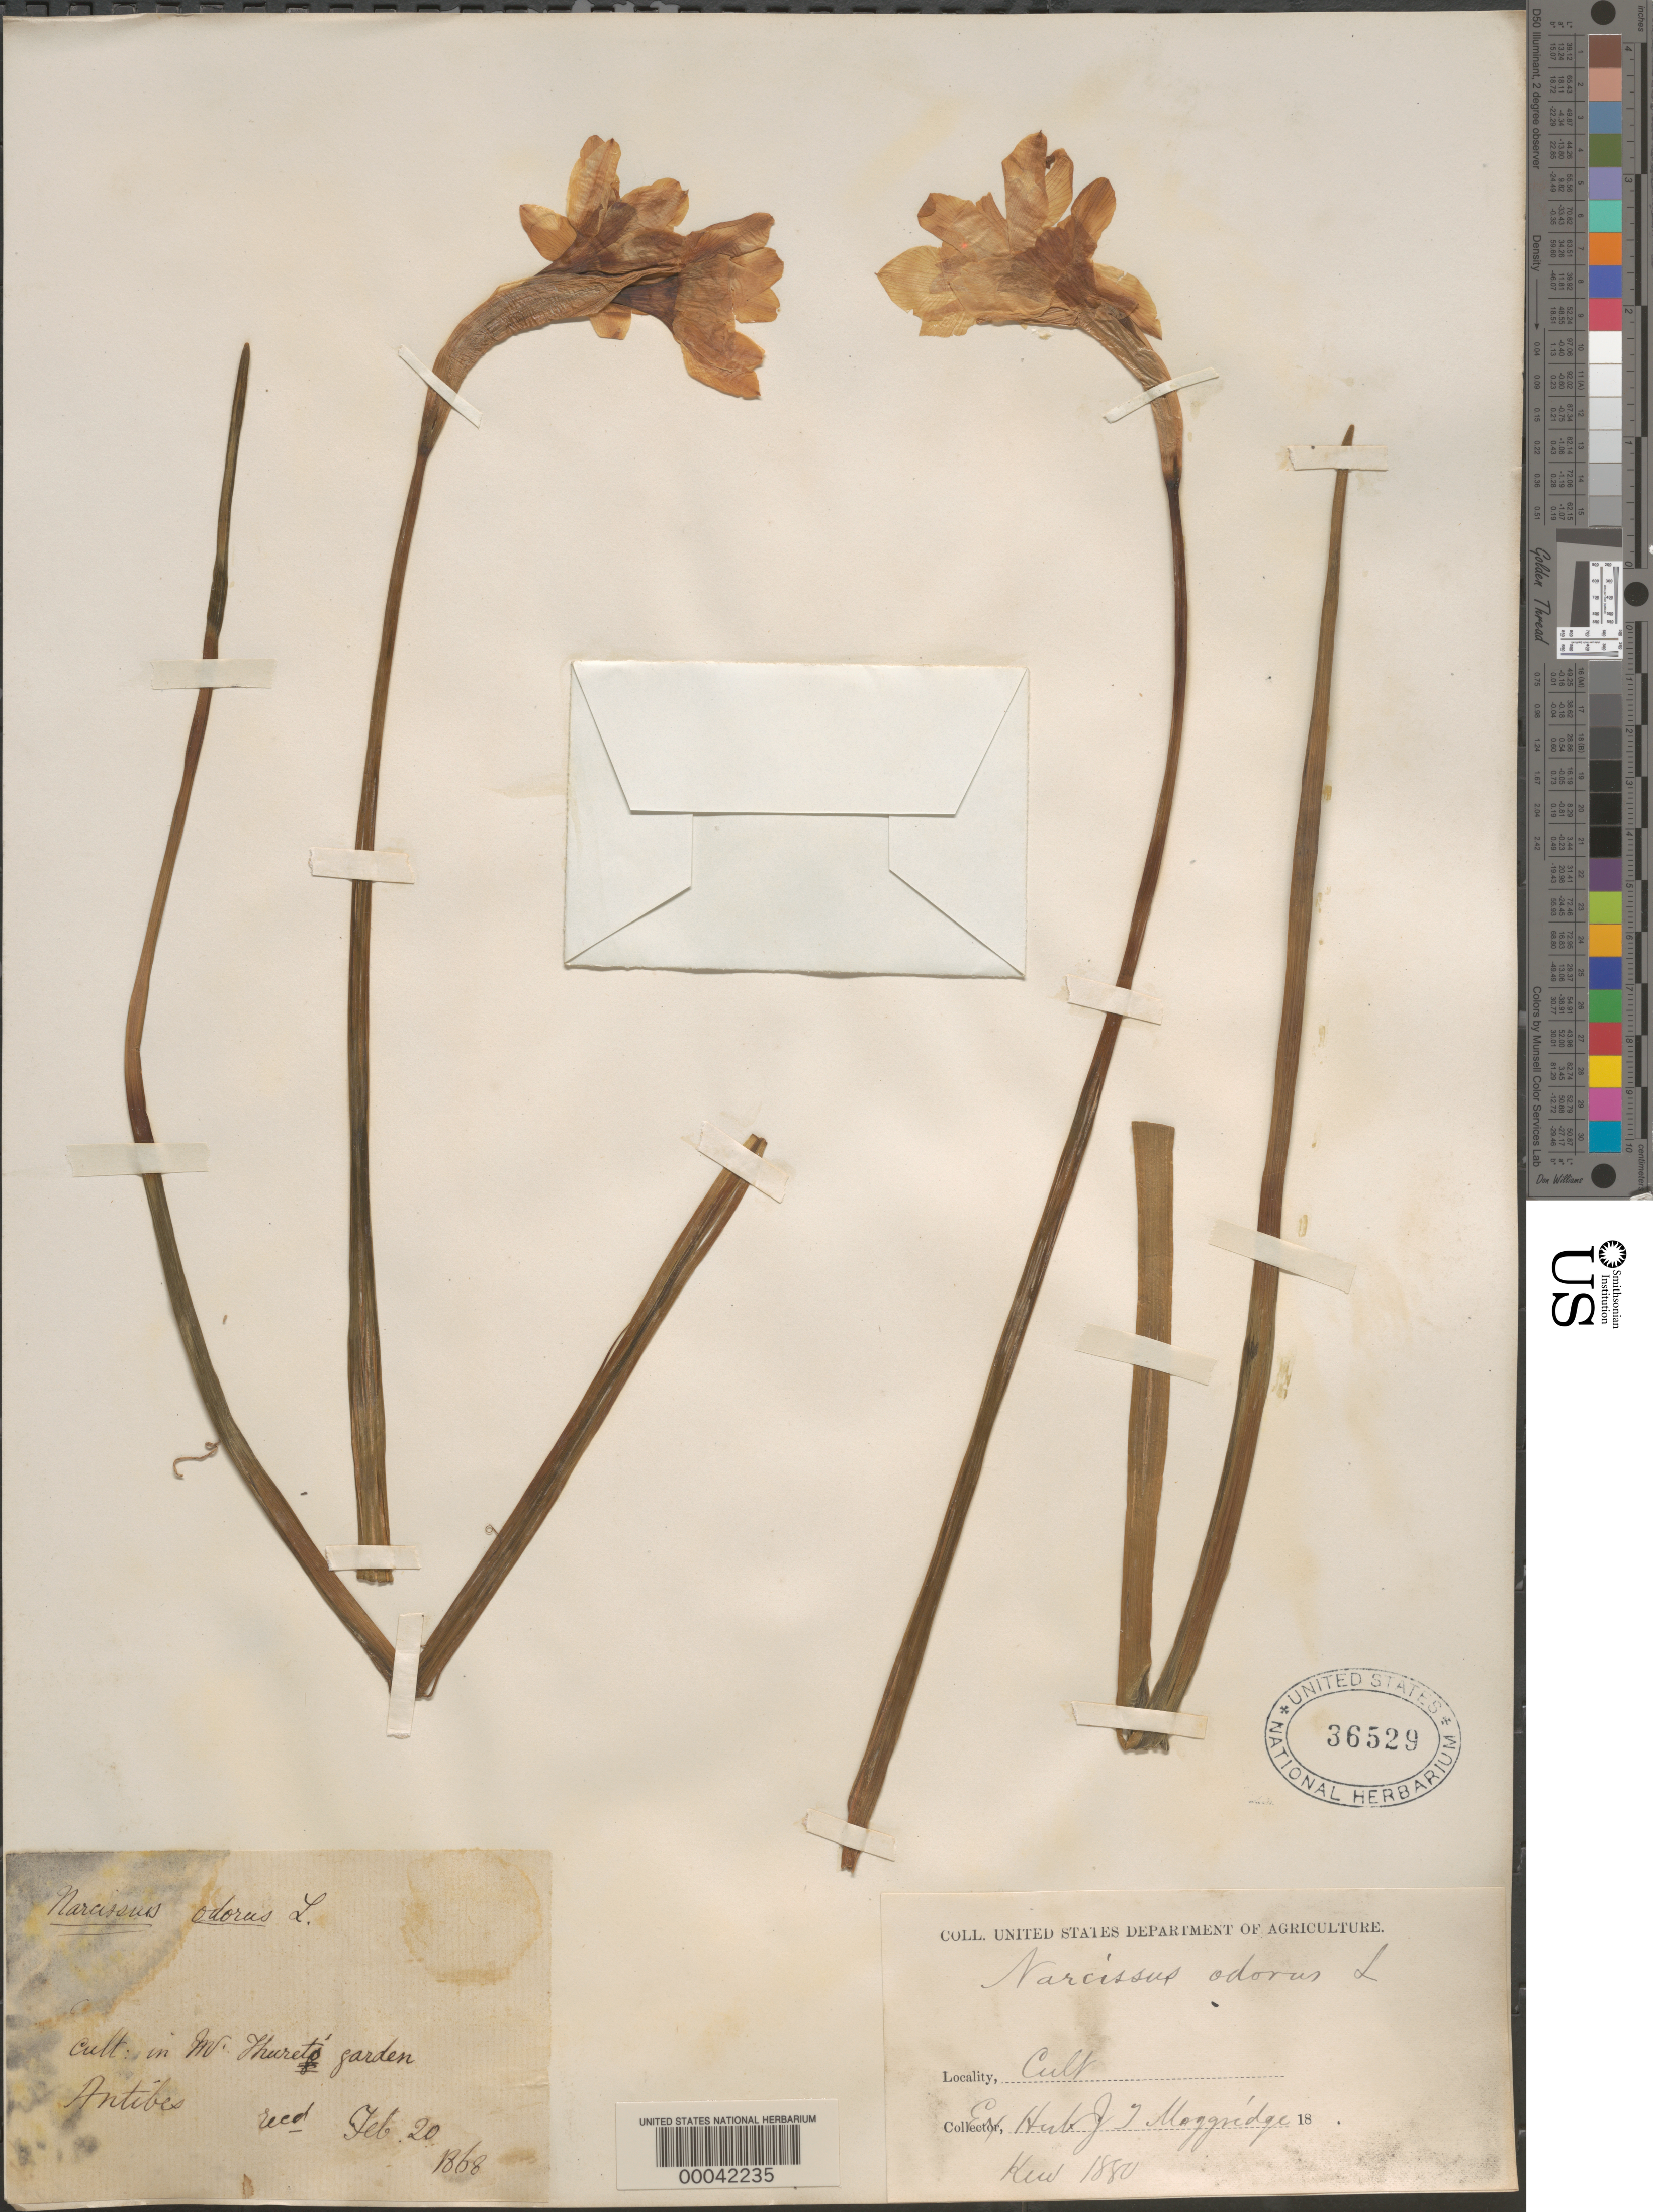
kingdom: Plantae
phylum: Tracheophyta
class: Liliopsida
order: Asparagales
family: Amaryllidaceae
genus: Narcissus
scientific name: Narcissus x odorus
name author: L.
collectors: ex herb. J.T. Moggridge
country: France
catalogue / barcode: US 36529